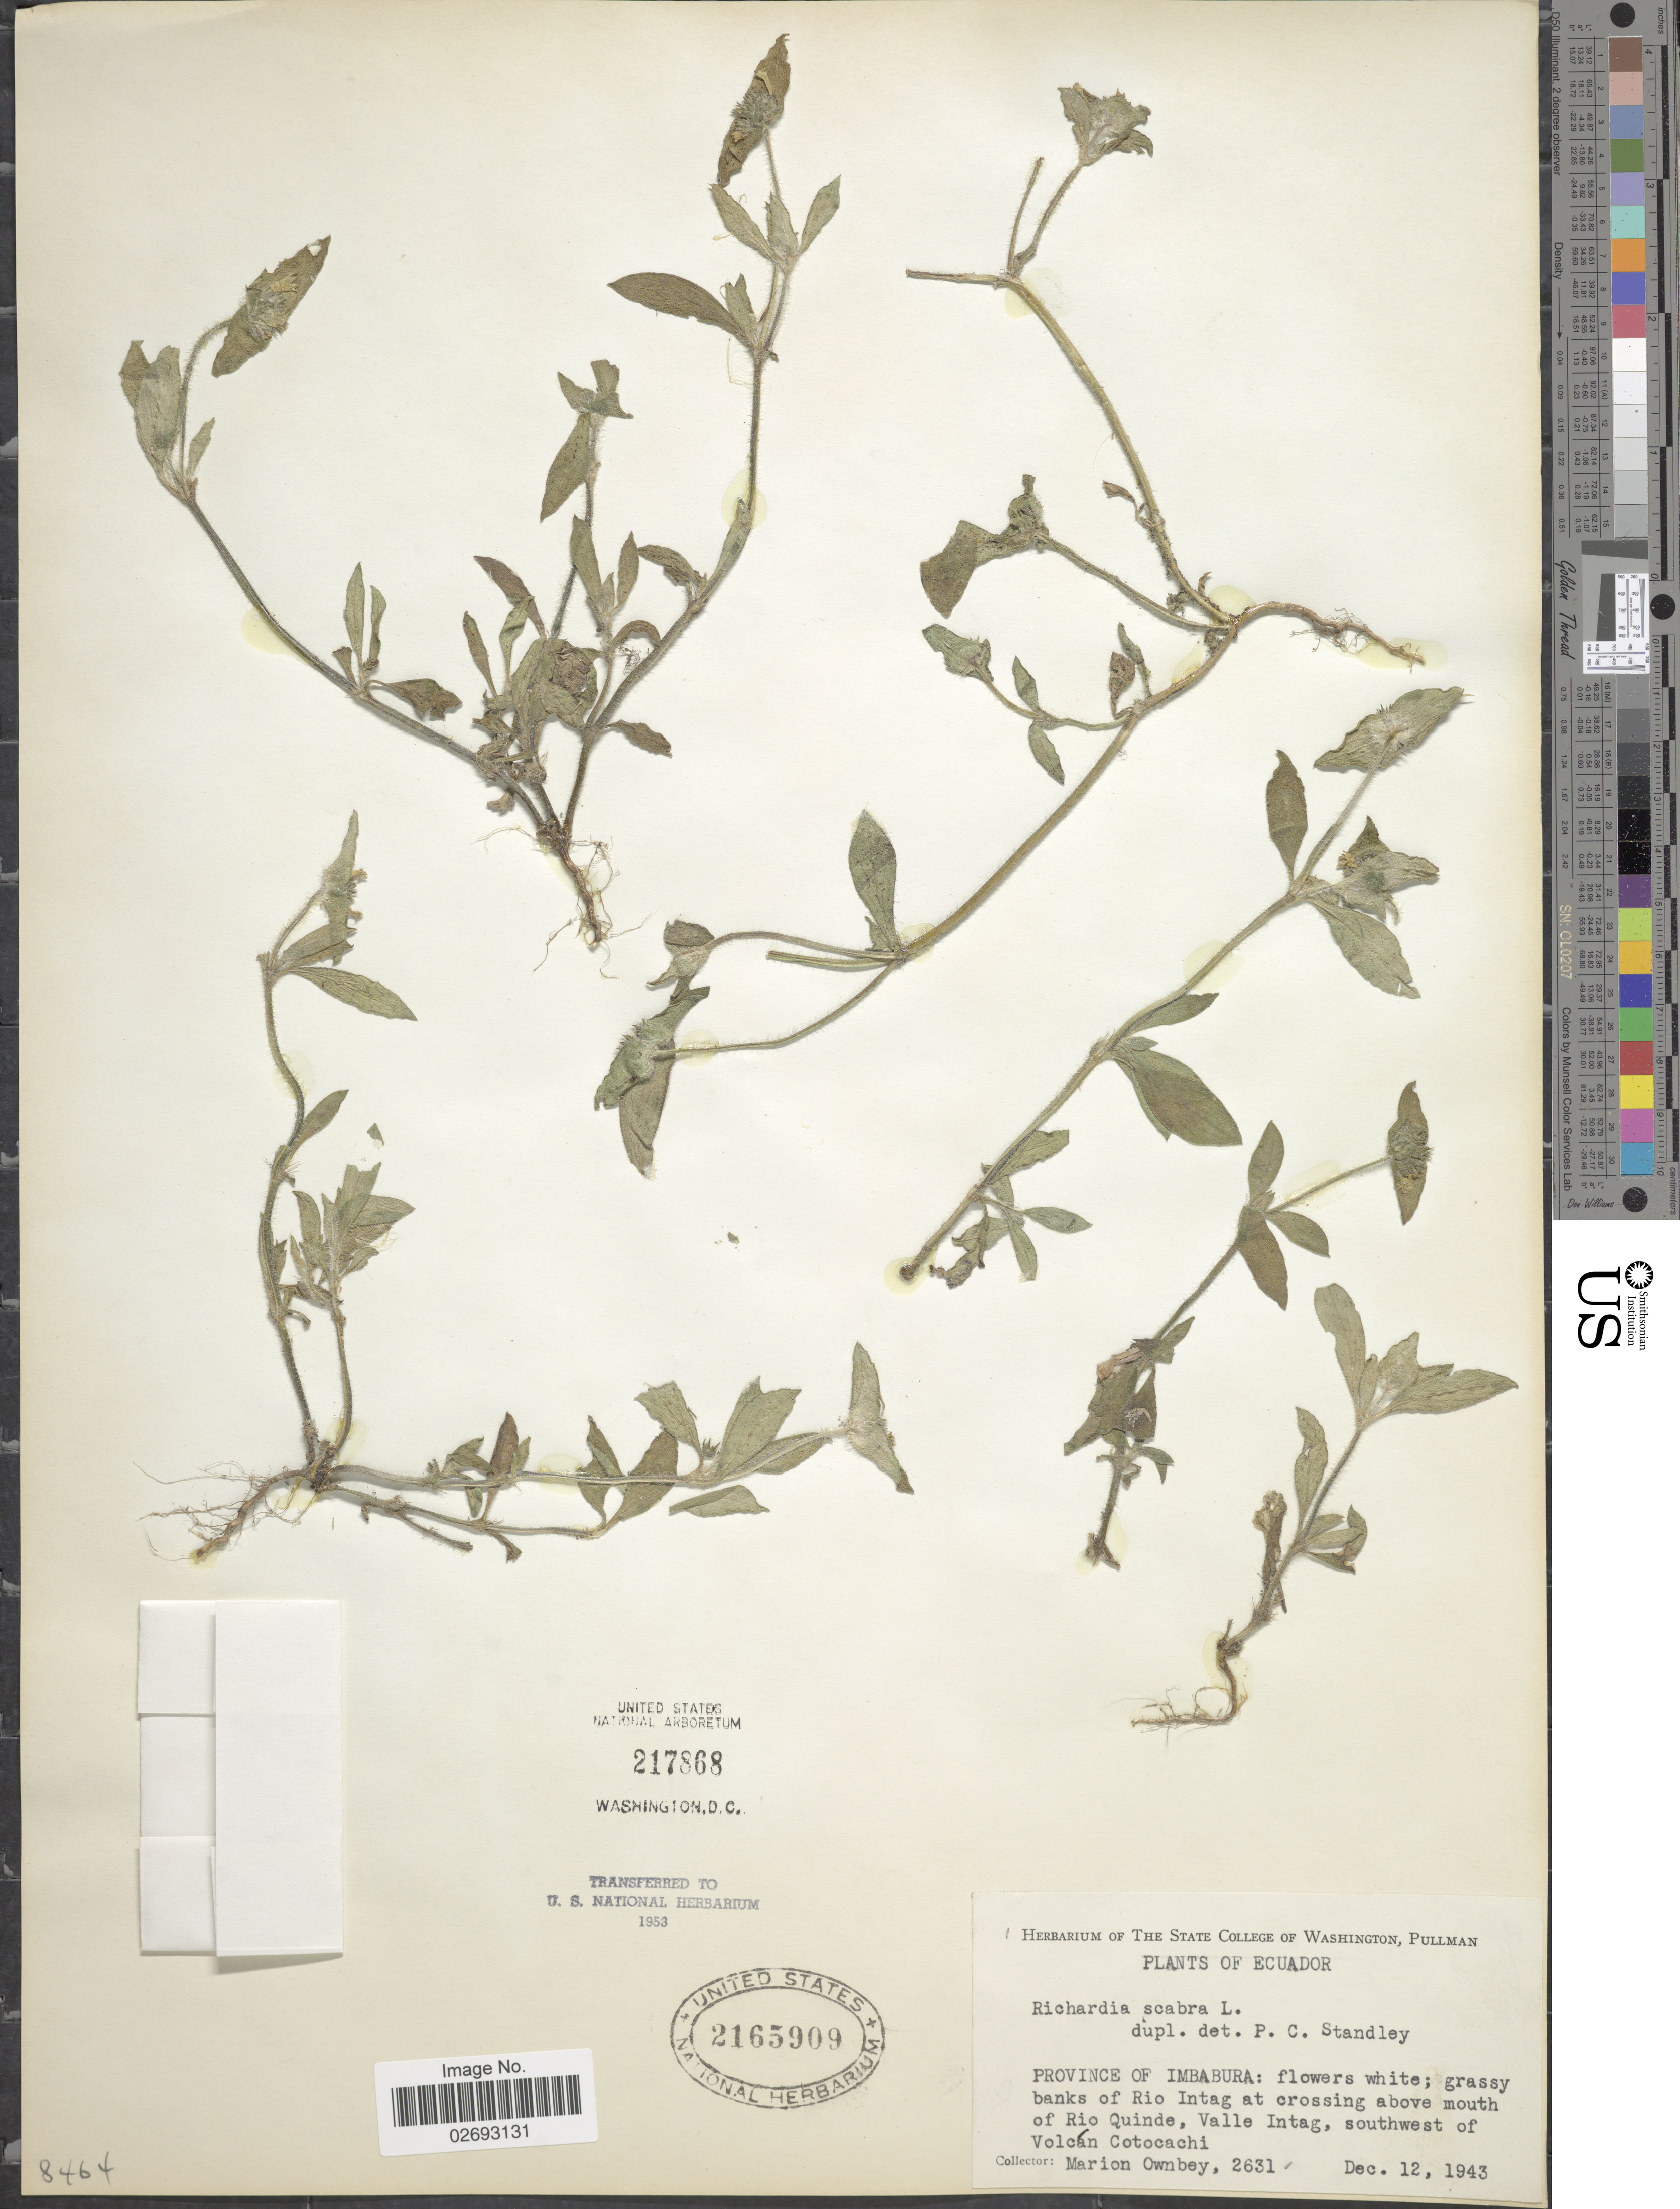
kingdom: Plantae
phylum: Tracheophyta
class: Magnoliopsida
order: Gentianales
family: Rubiaceae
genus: Richardia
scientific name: Richardia scabra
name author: L.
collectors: F. M. Ownbey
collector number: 2631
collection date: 1943-12-12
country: Ecuador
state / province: Imbabura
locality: Banks of Rio Intag at crossing above mouth of Rio Quinde, Valle Intag, southwest of Volcan Cotocachi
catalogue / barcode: US 2165909